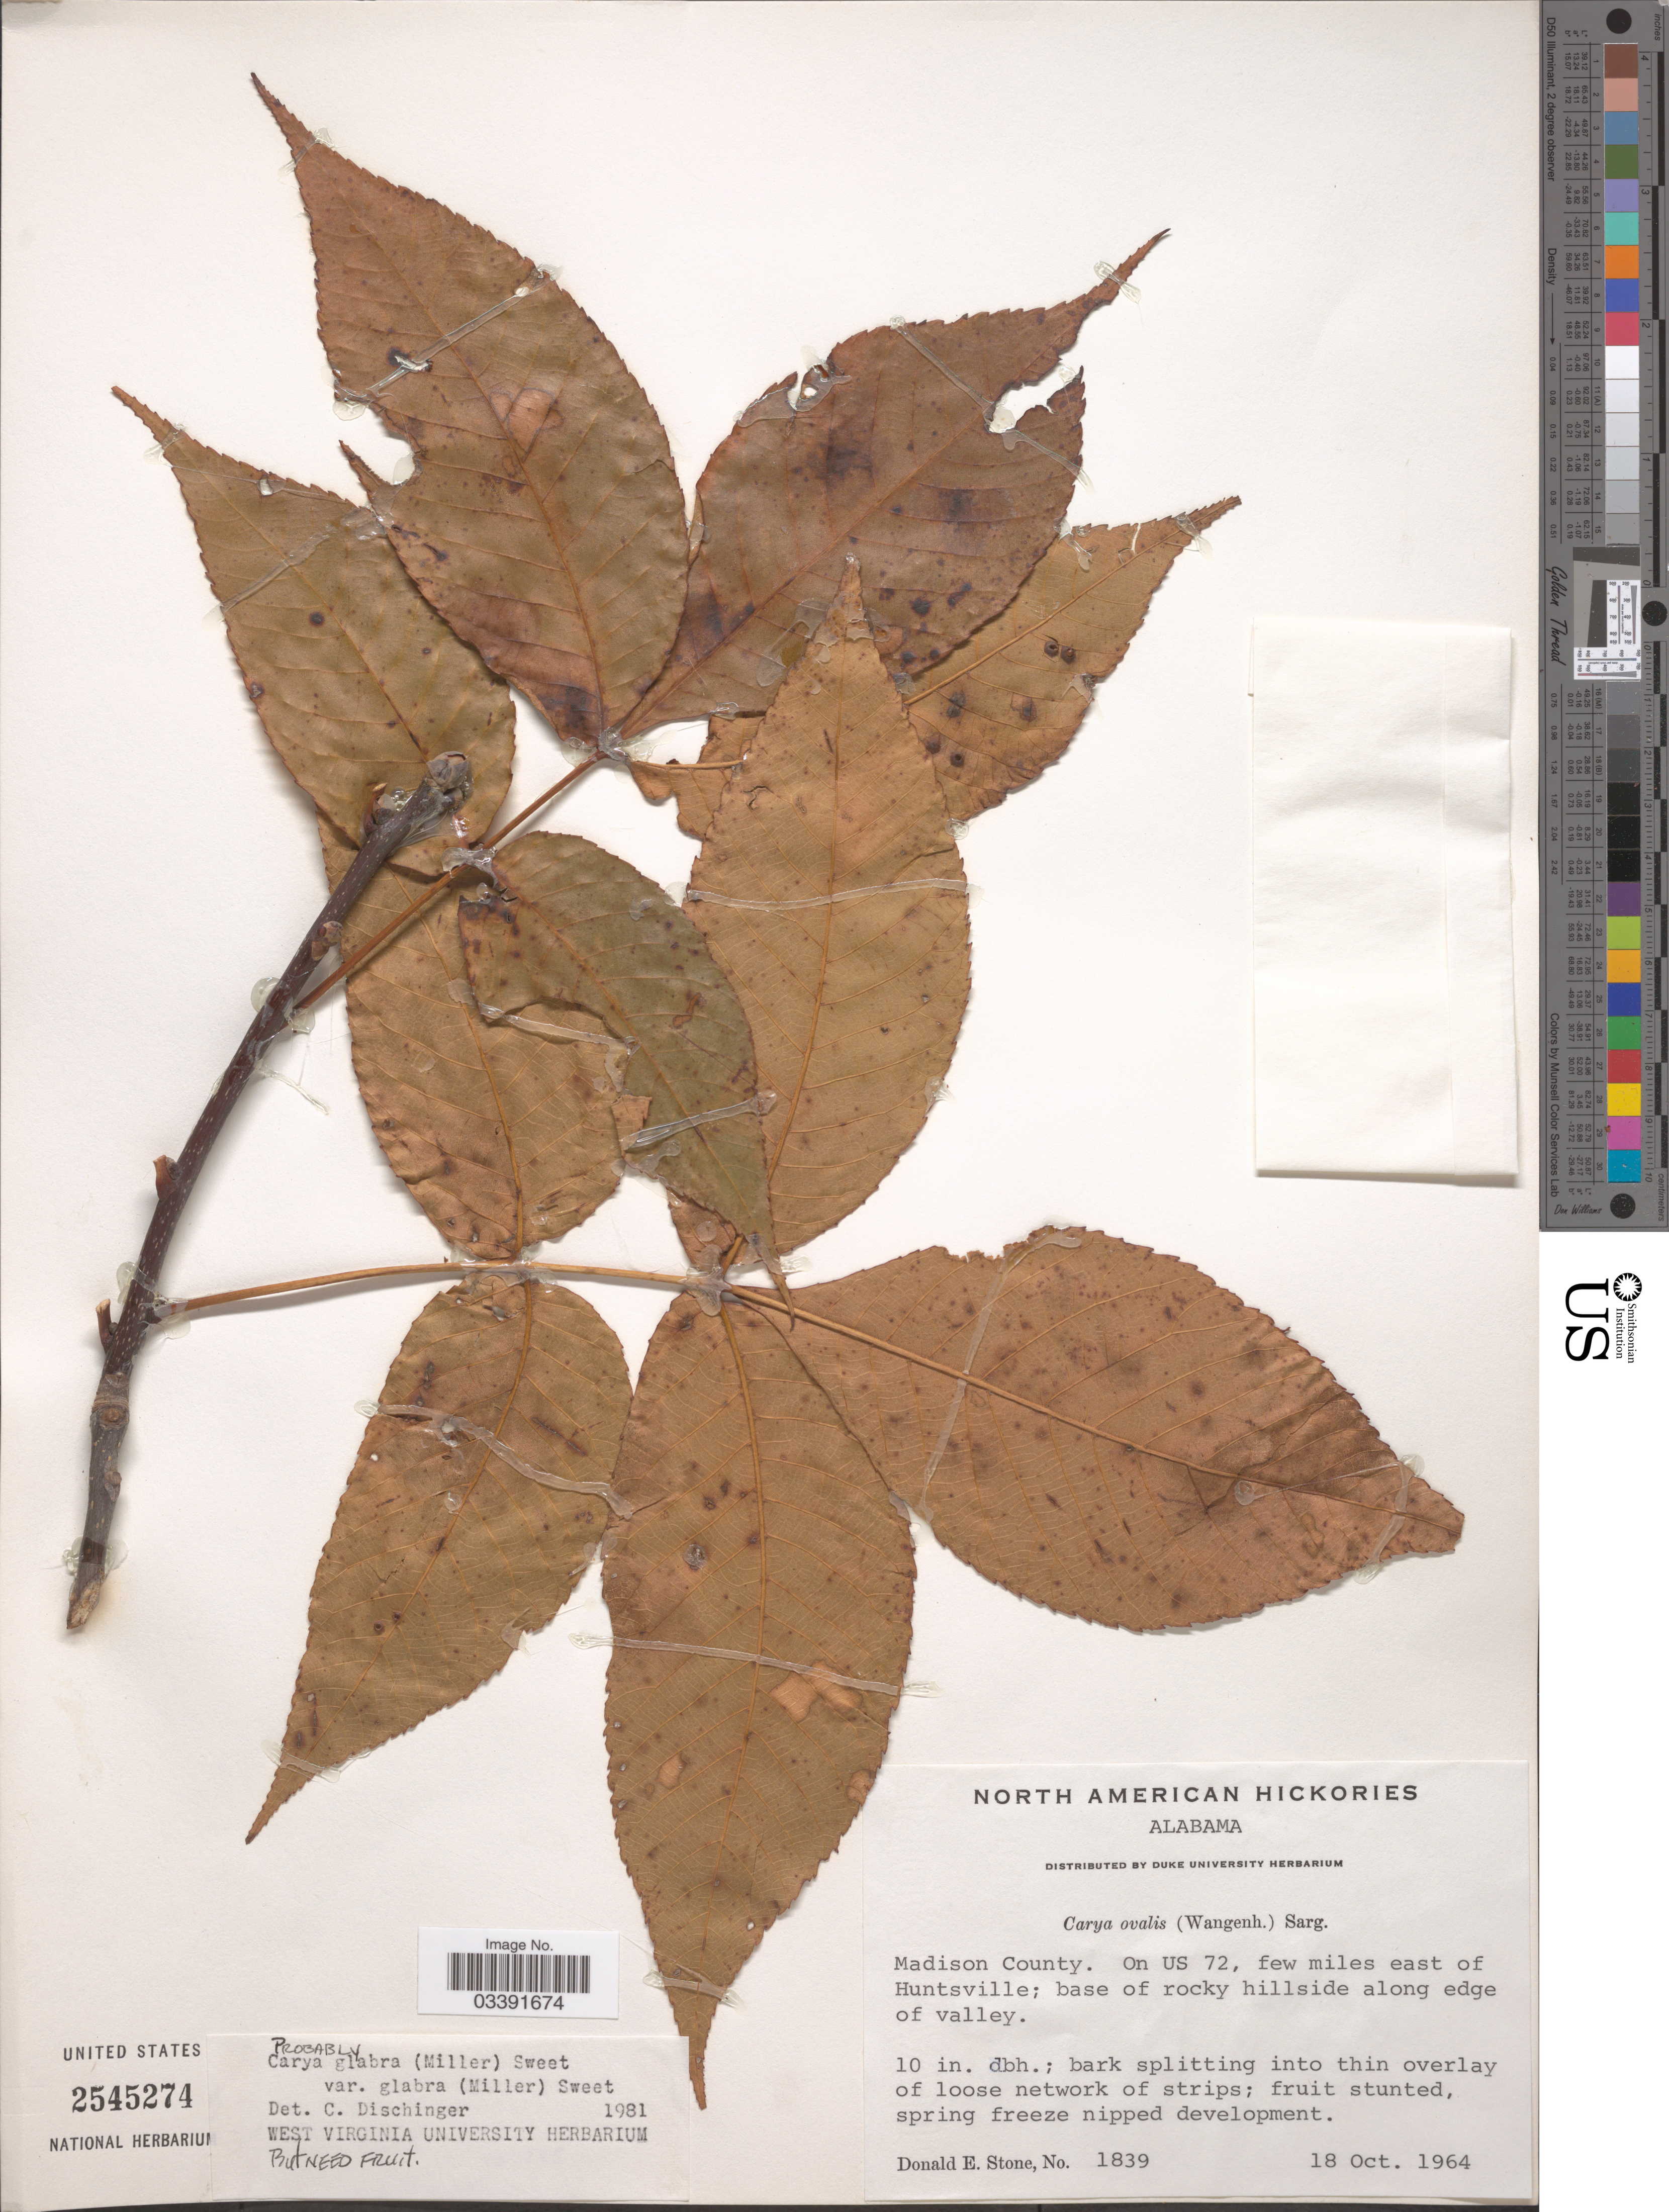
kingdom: Plantae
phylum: Tracheophyta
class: Magnoliopsida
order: Fagales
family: Juglandaceae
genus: Carya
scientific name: Carya glabra var. glabra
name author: (Mill.) Sweet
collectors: D. Stone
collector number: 1839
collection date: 1964-10-18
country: United States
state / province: Alabama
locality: Madison County. On US 72, few miles east of Huntsville.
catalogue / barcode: US 2545274